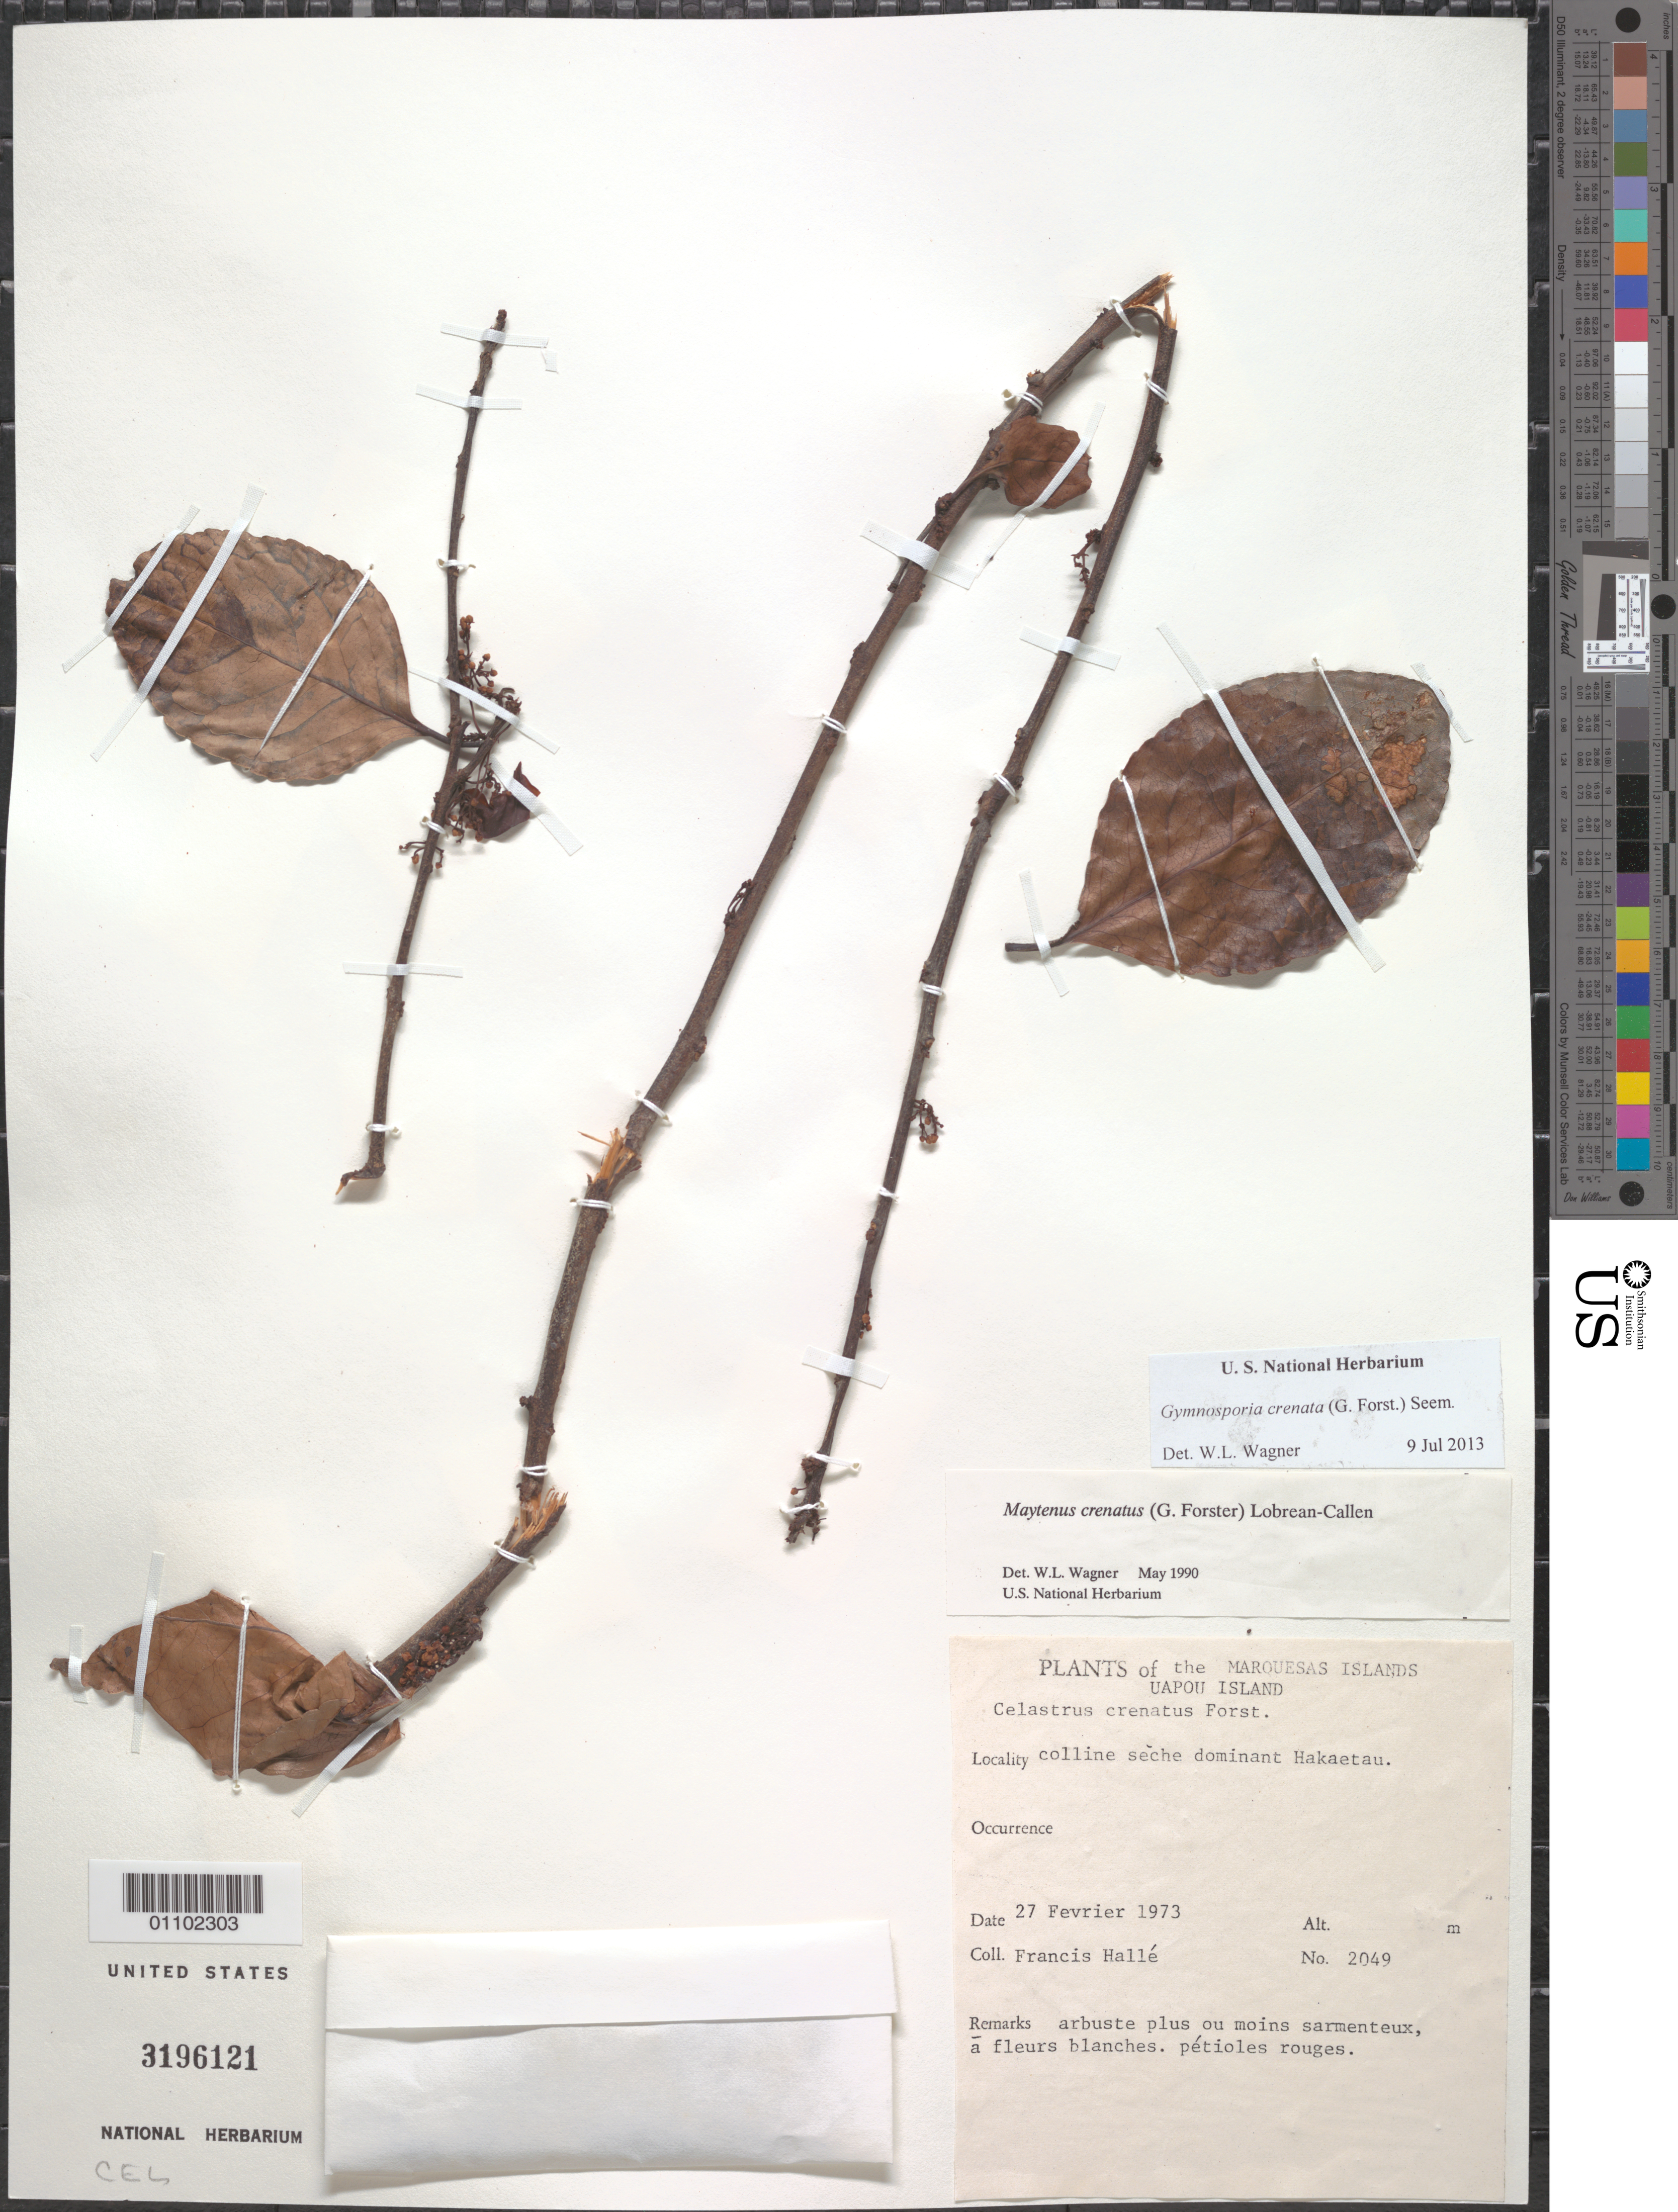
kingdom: Plantae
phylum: Tracheophyta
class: Magnoliopsida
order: Celastrales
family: Celastraceae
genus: Gymnosporia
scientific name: Gymnosporia crenata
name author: (G. Forst.) Seem.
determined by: Wagner, W. L., (BOT), Smithsonian Institution - National Museum of Natural History (UNITED STATES)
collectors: F. Hallé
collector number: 2049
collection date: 1973-02-27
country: French Polynesia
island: Ua Pou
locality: Colline sèche dominant Hakaetau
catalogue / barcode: US 3196121